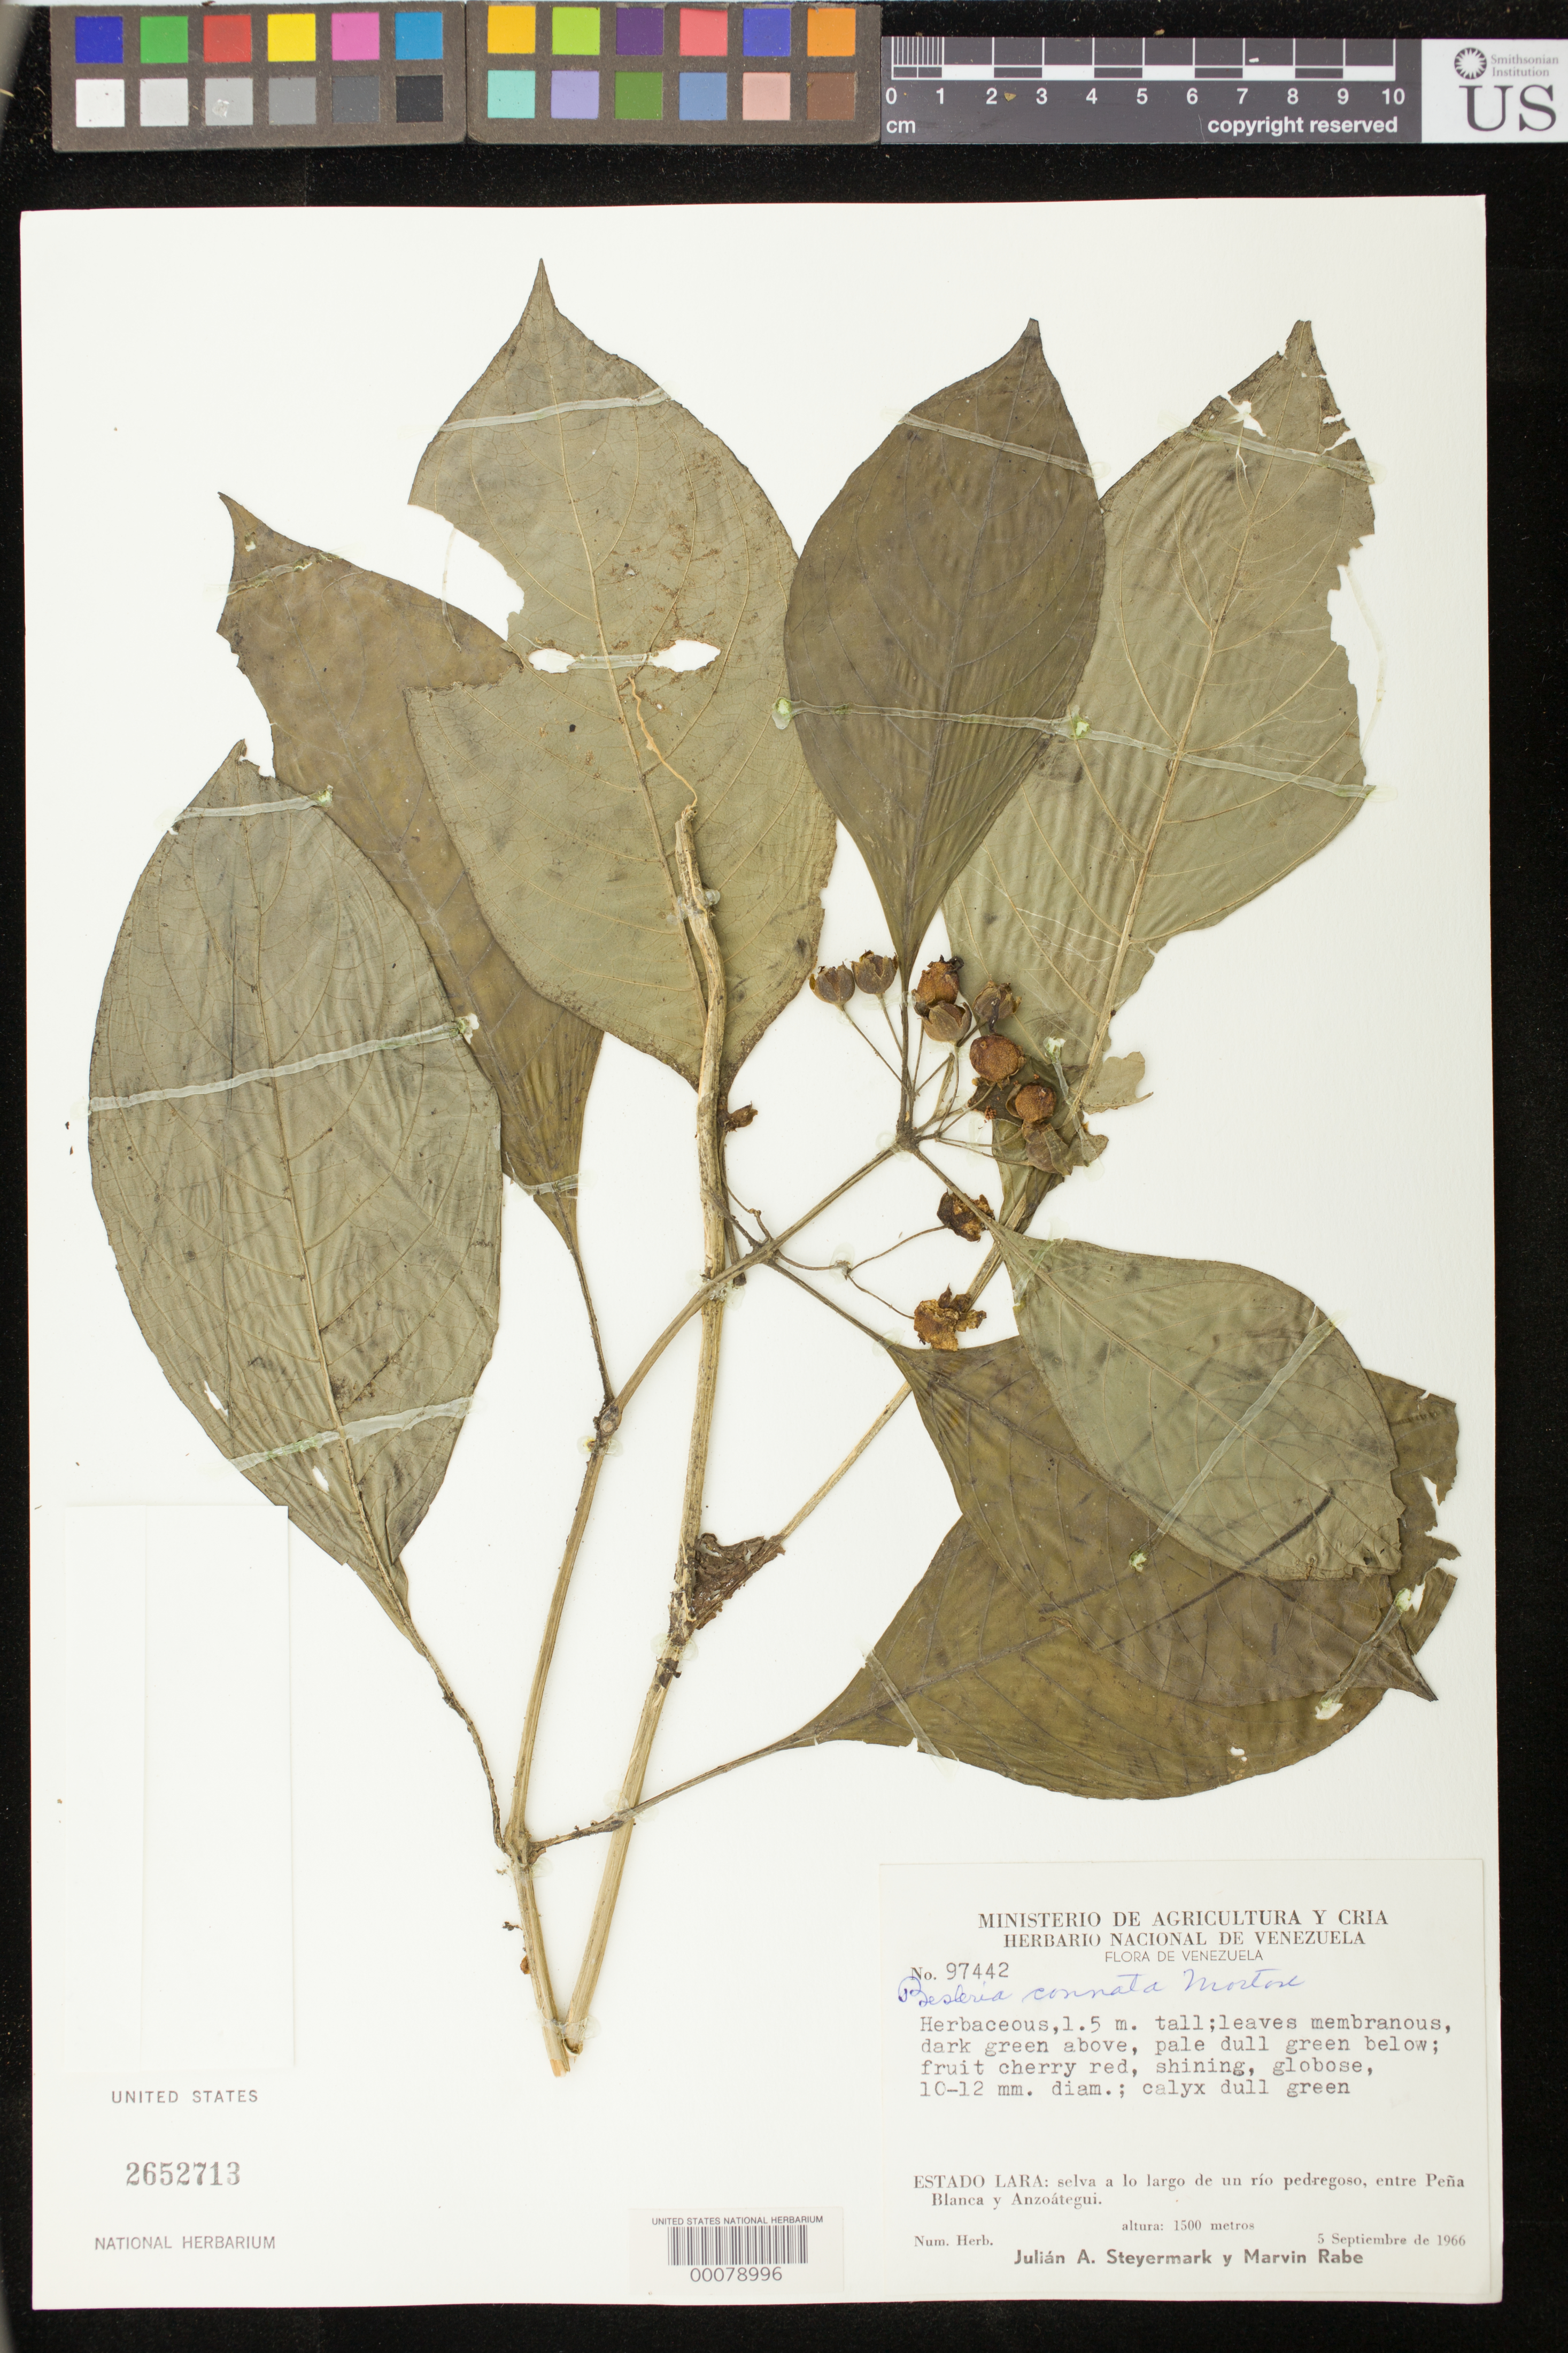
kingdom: Plantae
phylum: Tracheophyta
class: Magnoliopsida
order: Lamiales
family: Gesneriaceae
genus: Besleria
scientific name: Besleria connata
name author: C.V. Morton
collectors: J. Steyermark & M. Rabe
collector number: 97442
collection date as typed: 05 Sep 1966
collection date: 1966-09-05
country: Venezuela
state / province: Lara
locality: Between Pena Blanca and Anzoategui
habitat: Forest by a long, rocky river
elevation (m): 1500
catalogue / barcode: US 2652713